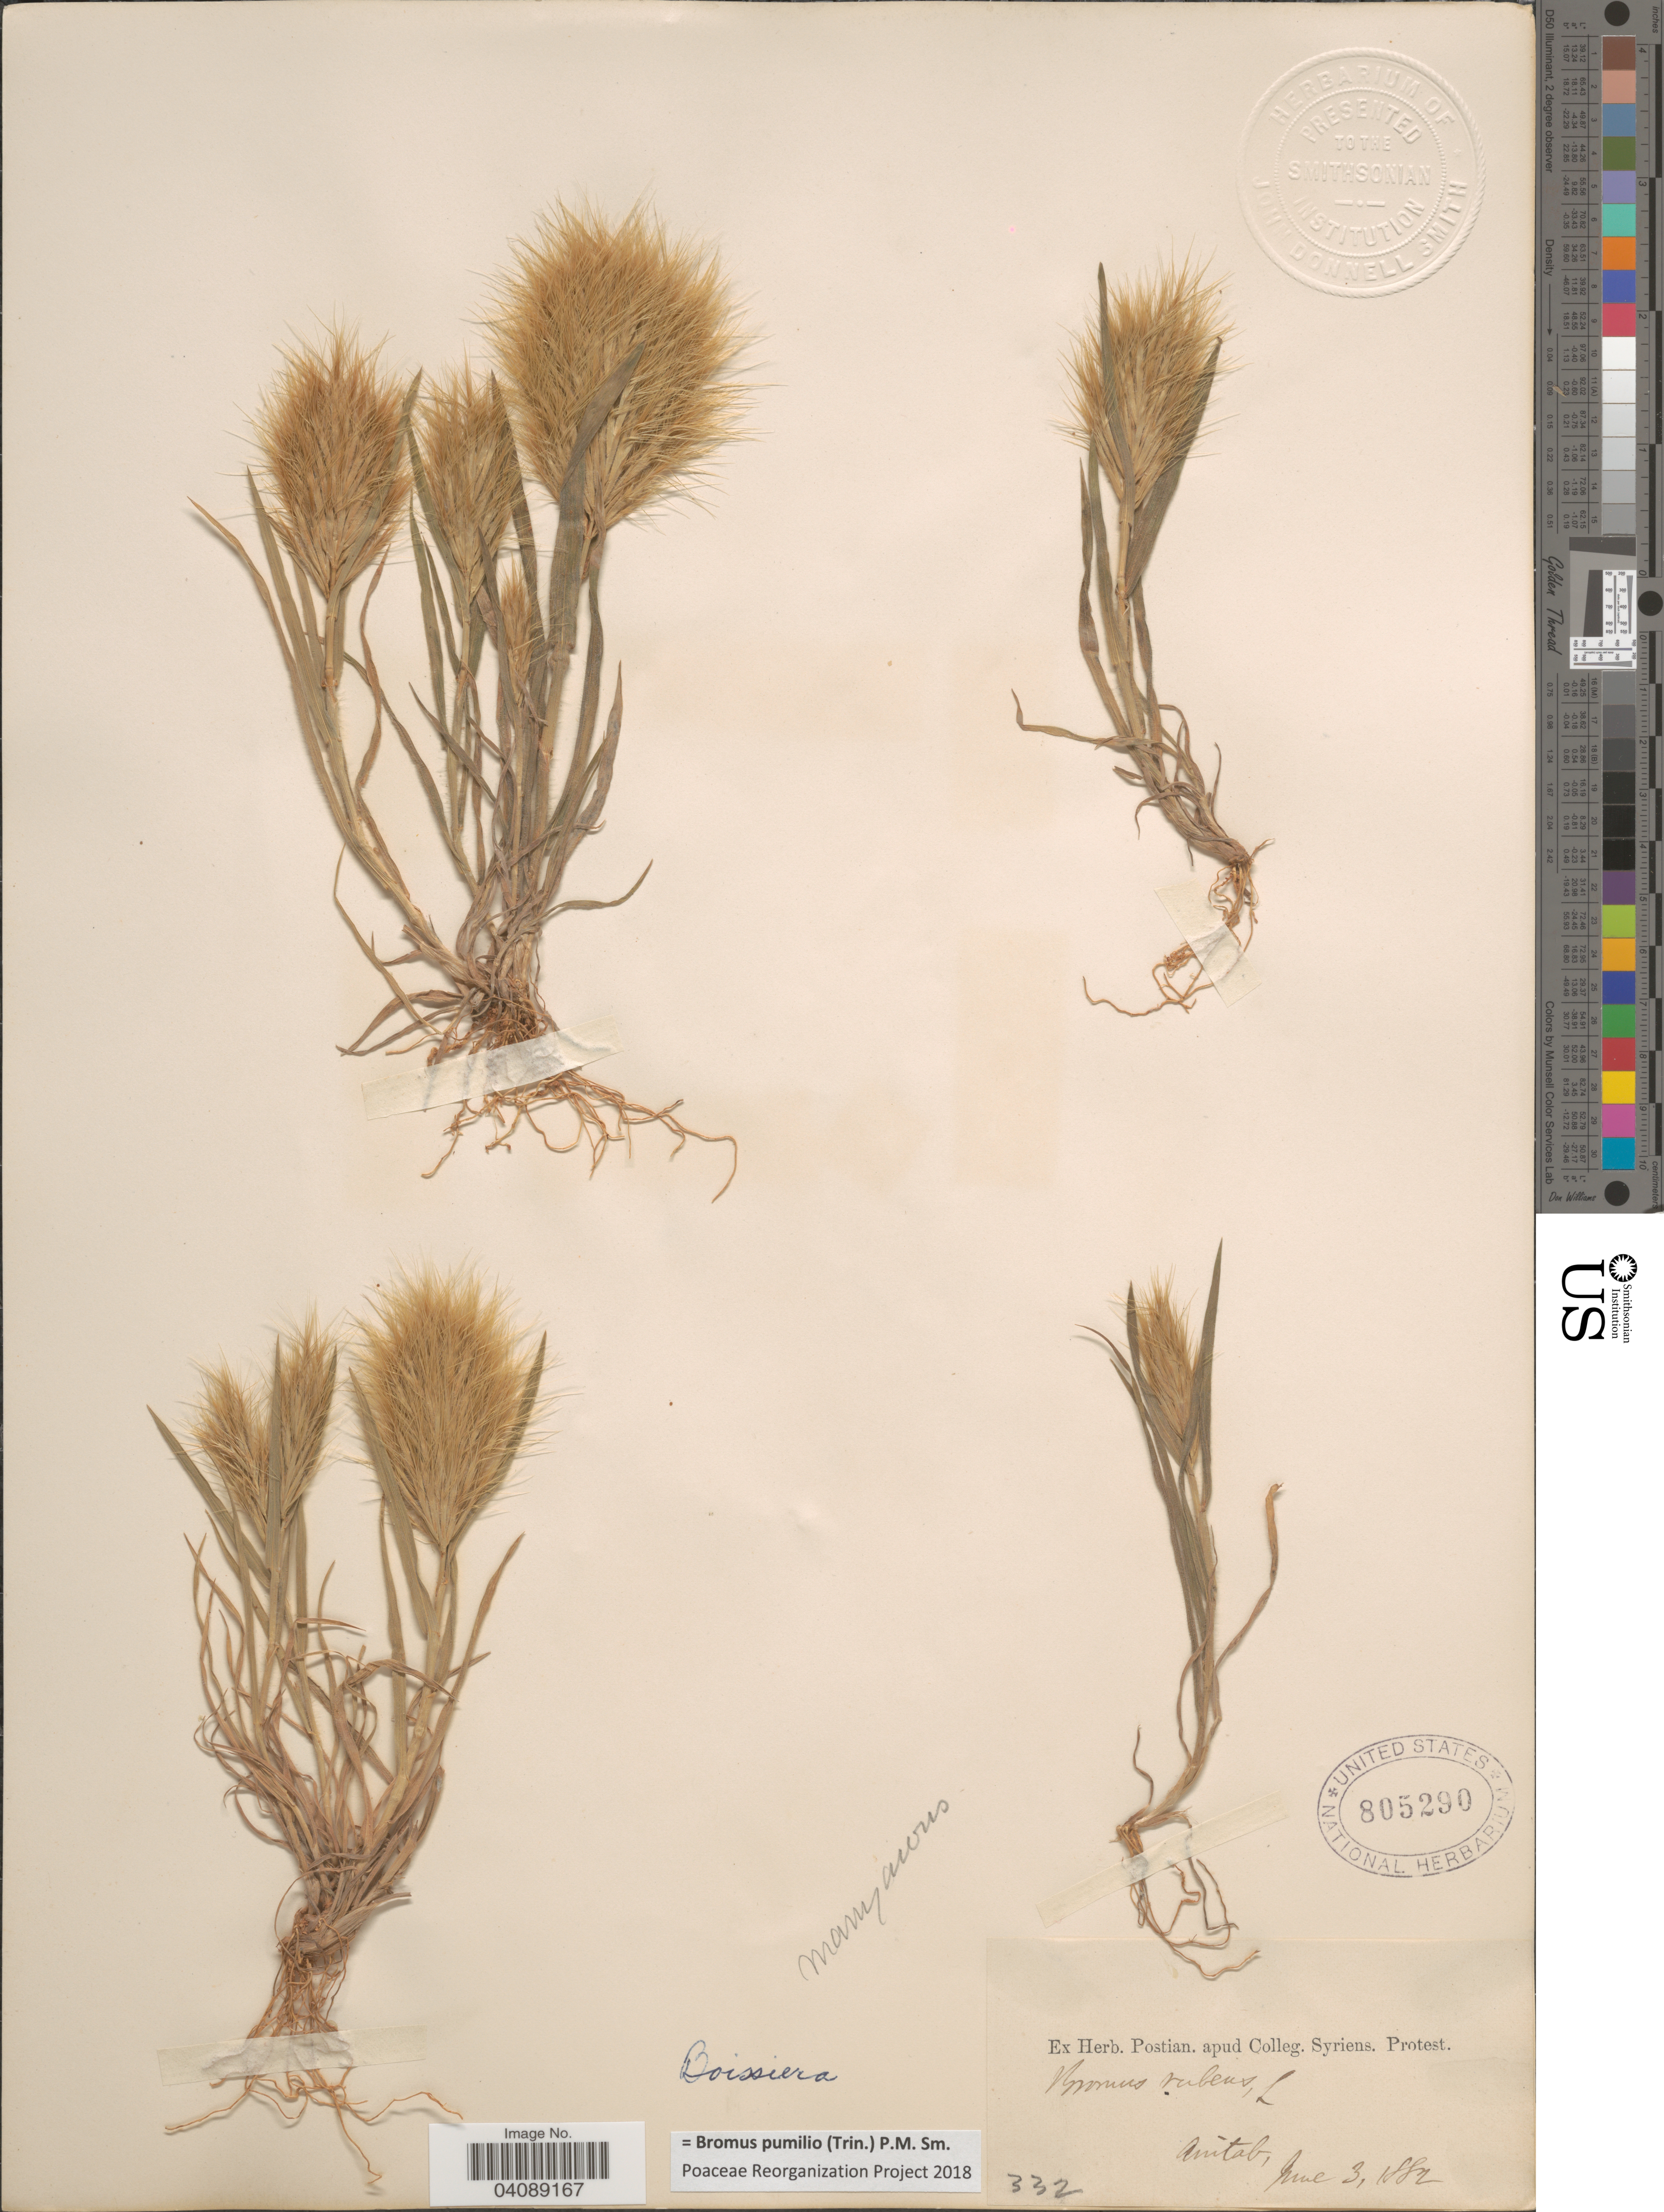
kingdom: Plantae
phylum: Tracheophyta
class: Liliopsida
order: Poales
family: Poaceae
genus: Bromus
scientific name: Bromus pumilio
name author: (Trin.) P.M. Sm.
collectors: F. P. Shepard & ex herb. Postian. apud Colleg. Syriens. Protest. USE "Fannie P. A. Shepard" (10308853) AS PRIMARY COLLECTOR INSTEAD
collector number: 332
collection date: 1882-06-03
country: Turkey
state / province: Gaziantep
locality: Syria, Aintab.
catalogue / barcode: US 805290